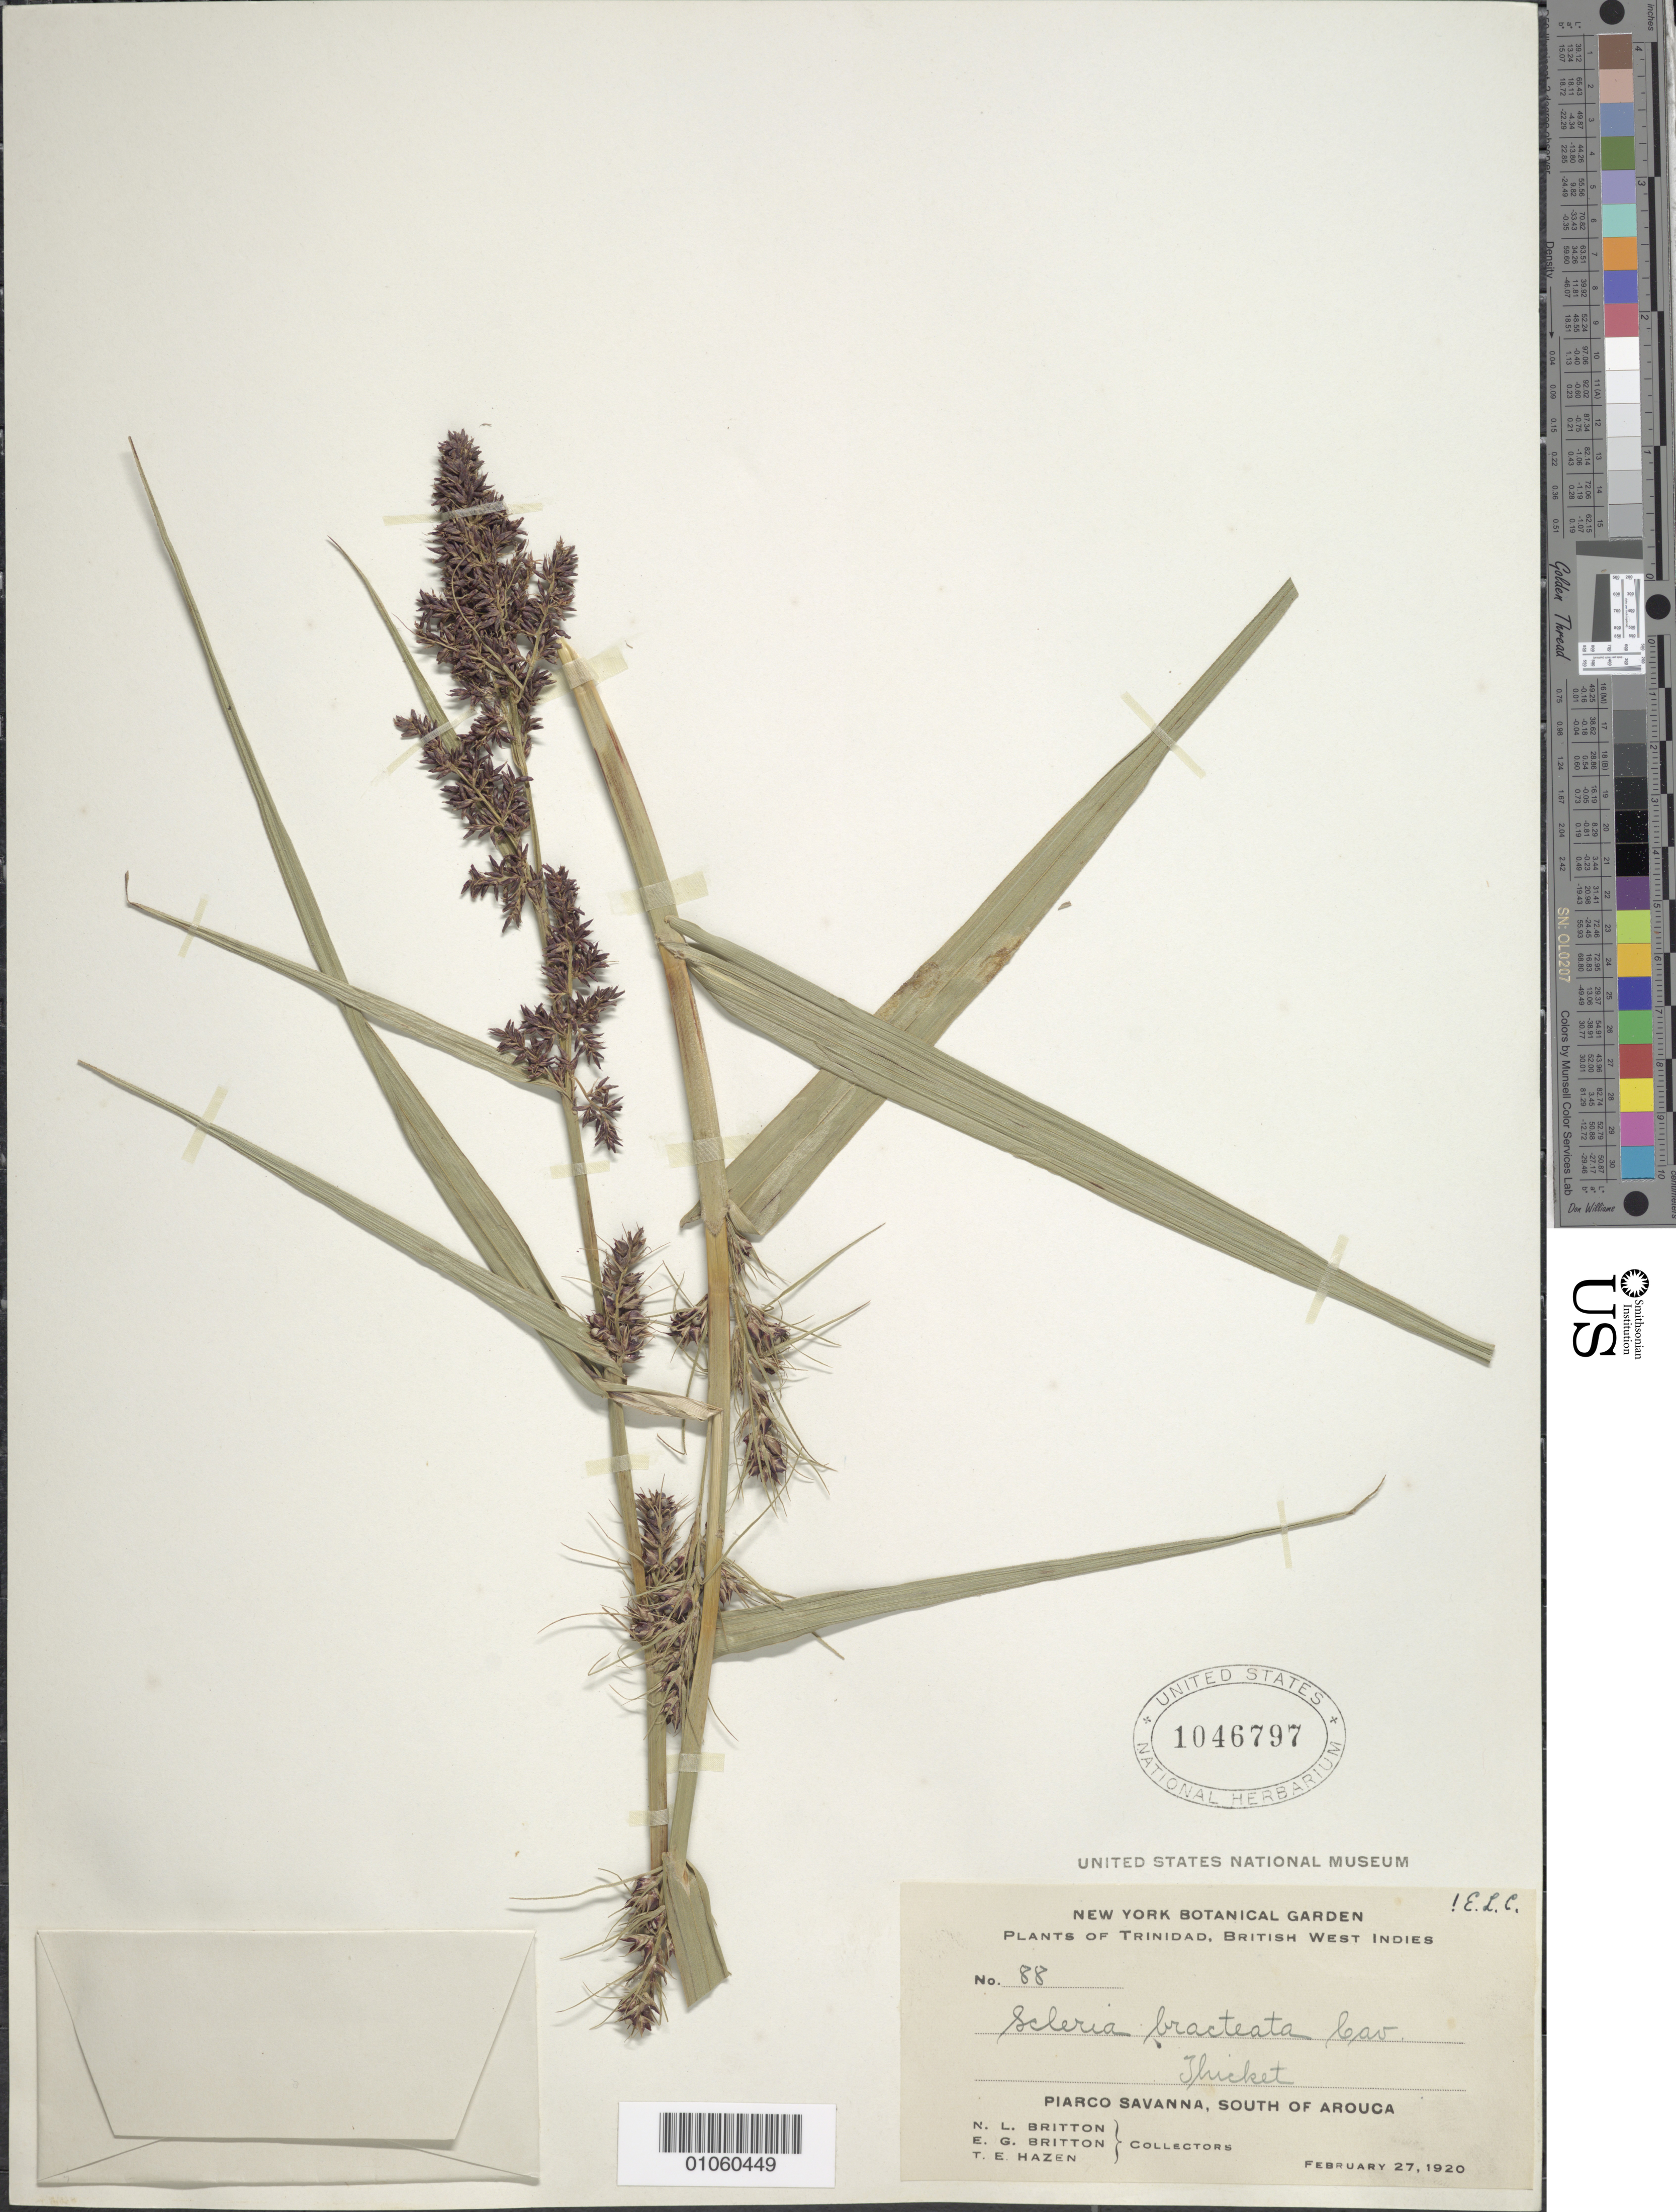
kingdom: Plantae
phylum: Tracheophyta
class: Liliopsida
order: Poales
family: Cyperaceae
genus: Scleria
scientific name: Scleria bracteata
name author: Cav.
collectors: N. Britton, E. G. Britton & T. E. Hazen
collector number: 88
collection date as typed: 27 Feb 1920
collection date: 1920-02-27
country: Trinidad and Tobago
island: Trinidad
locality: Piarco Savanna, S of Arouca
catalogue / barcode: US 1046797